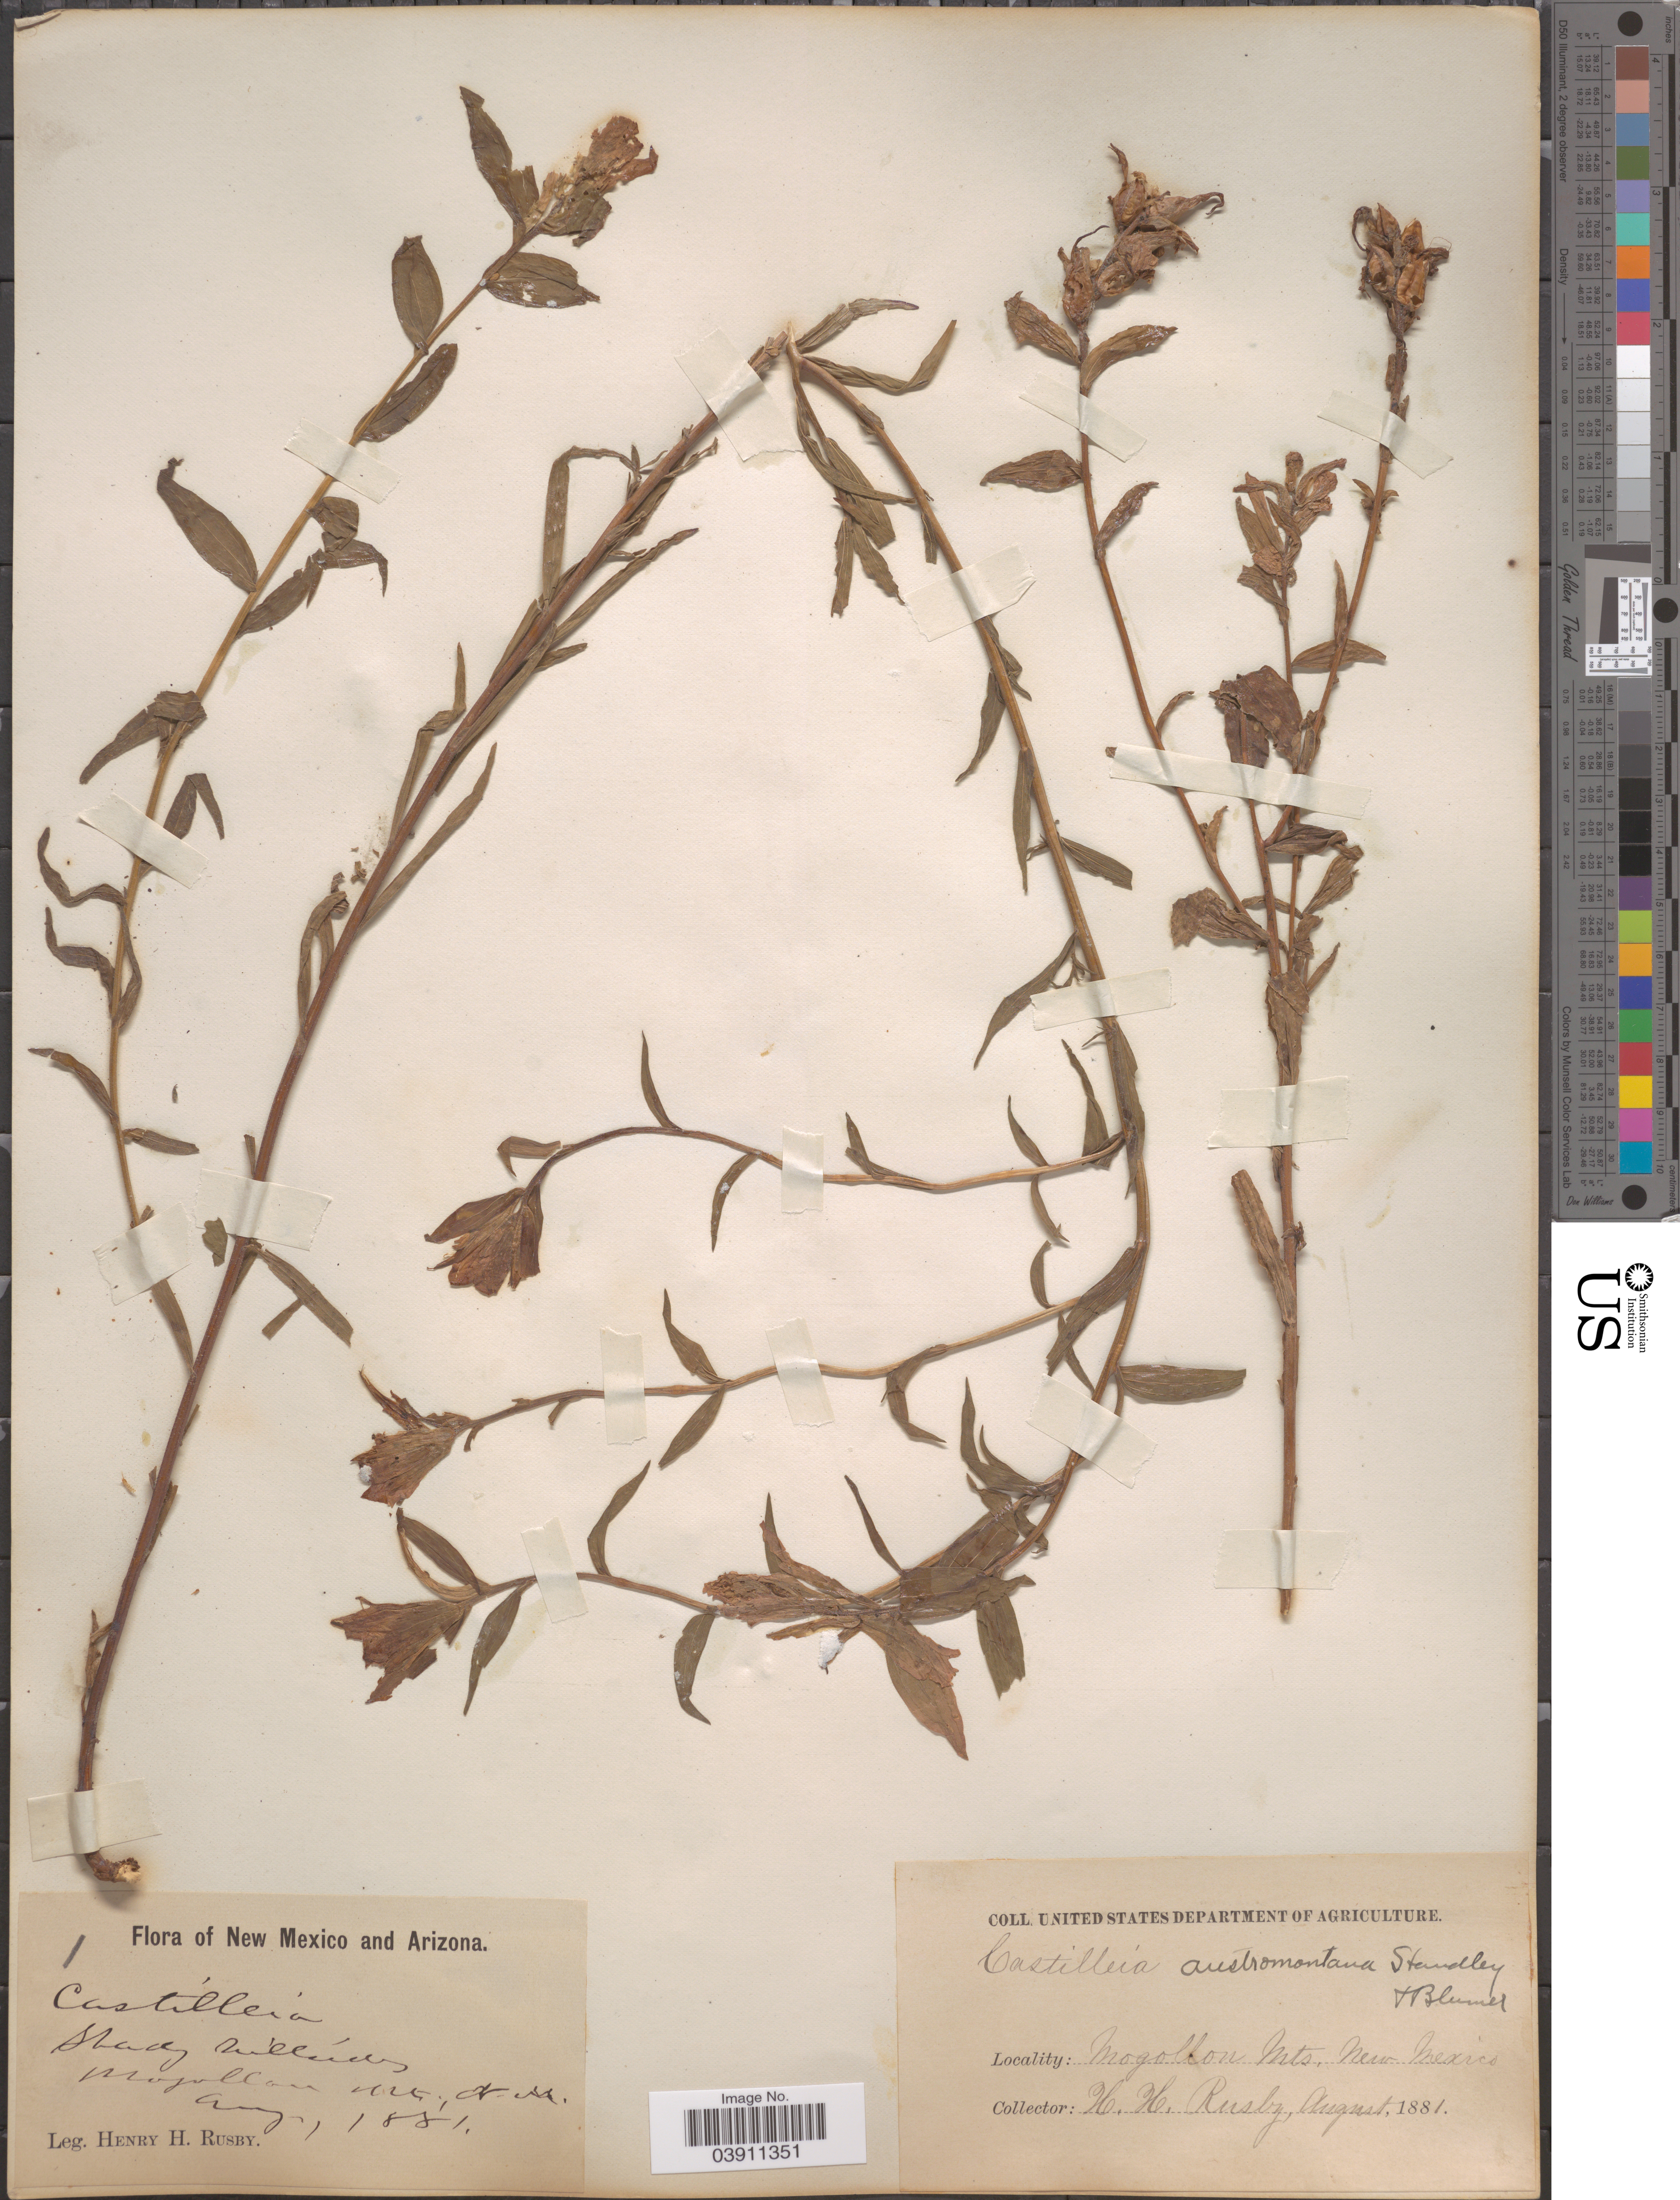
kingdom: Plantae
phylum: Tracheophyta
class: Magnoliopsida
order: Lamiales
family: Orobanchaceae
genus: Castilleja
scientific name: Castilleja austromontana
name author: Standl. & Blumer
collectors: H. H. Rusby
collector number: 1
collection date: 1881-08-01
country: United States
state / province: New Mexico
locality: Mogollon Mts.